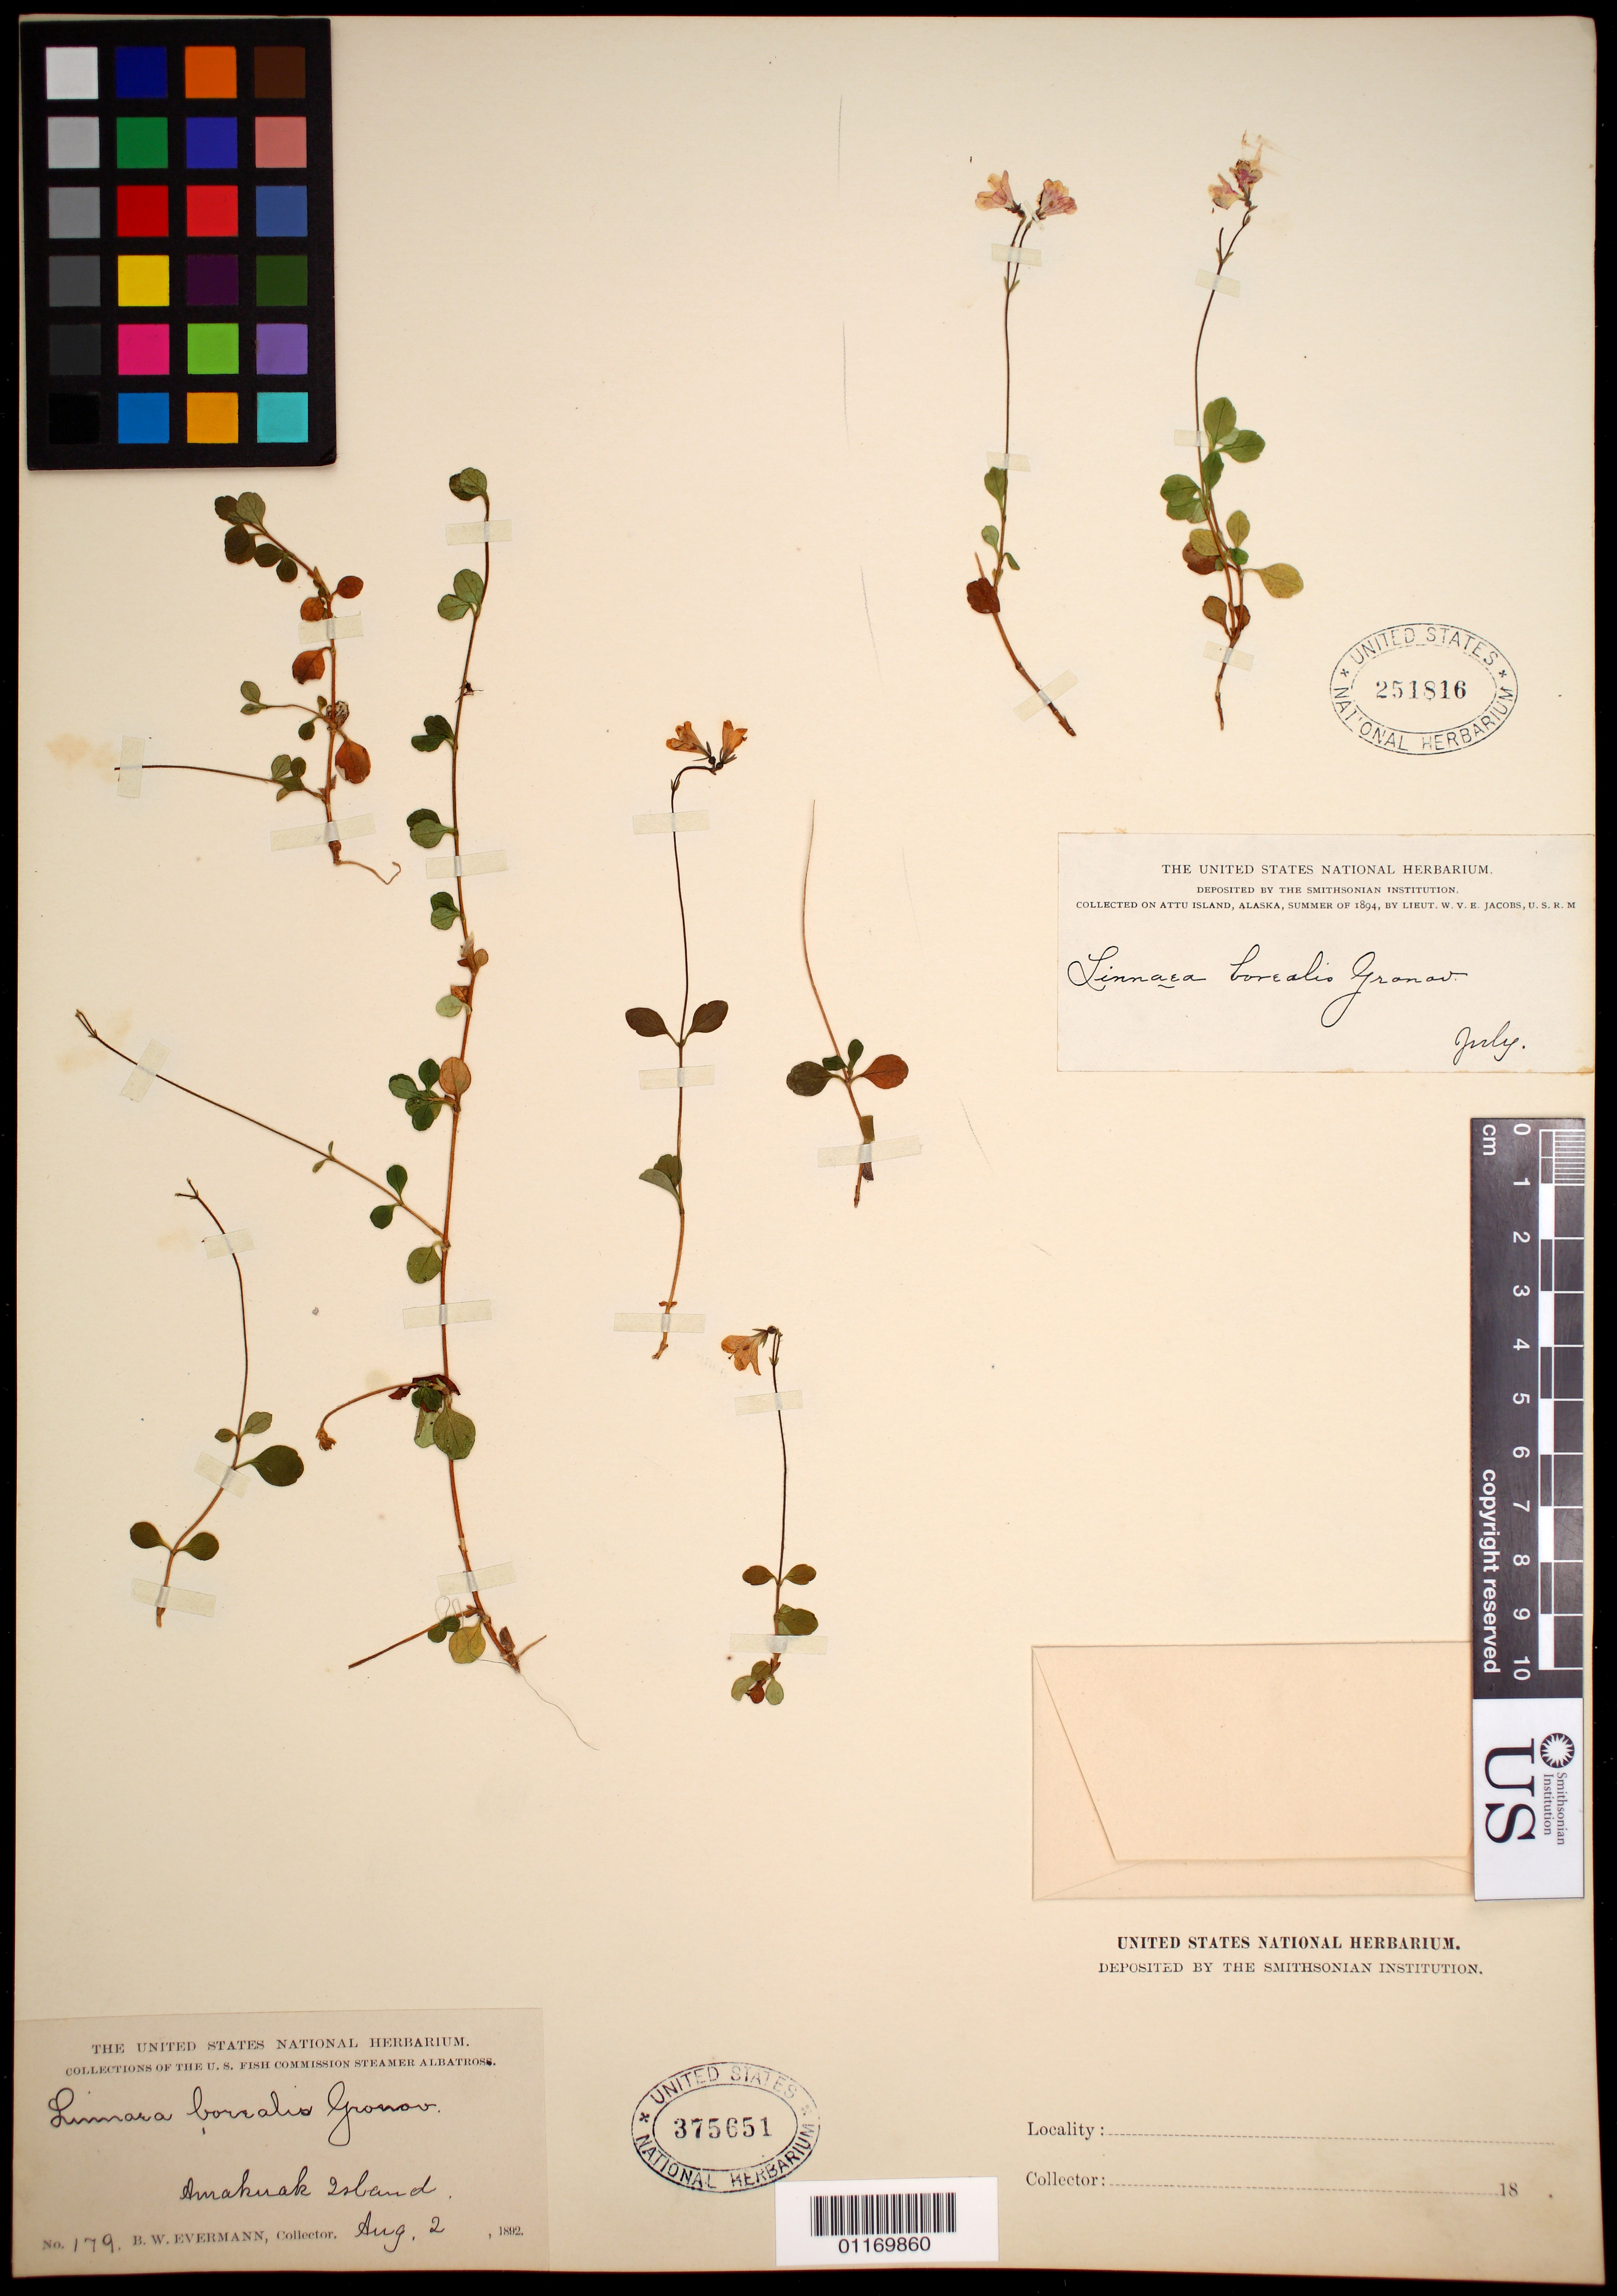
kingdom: Plantae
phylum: Tracheophyta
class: Magnoliopsida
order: Dipsacales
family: Caprifoliaceae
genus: Linnaea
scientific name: Linnaea borealis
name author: L.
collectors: B. W. Evermann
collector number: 179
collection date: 1892-08-02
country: United States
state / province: Alaska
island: Amakuak Island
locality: Amakuak Island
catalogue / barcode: US 375651